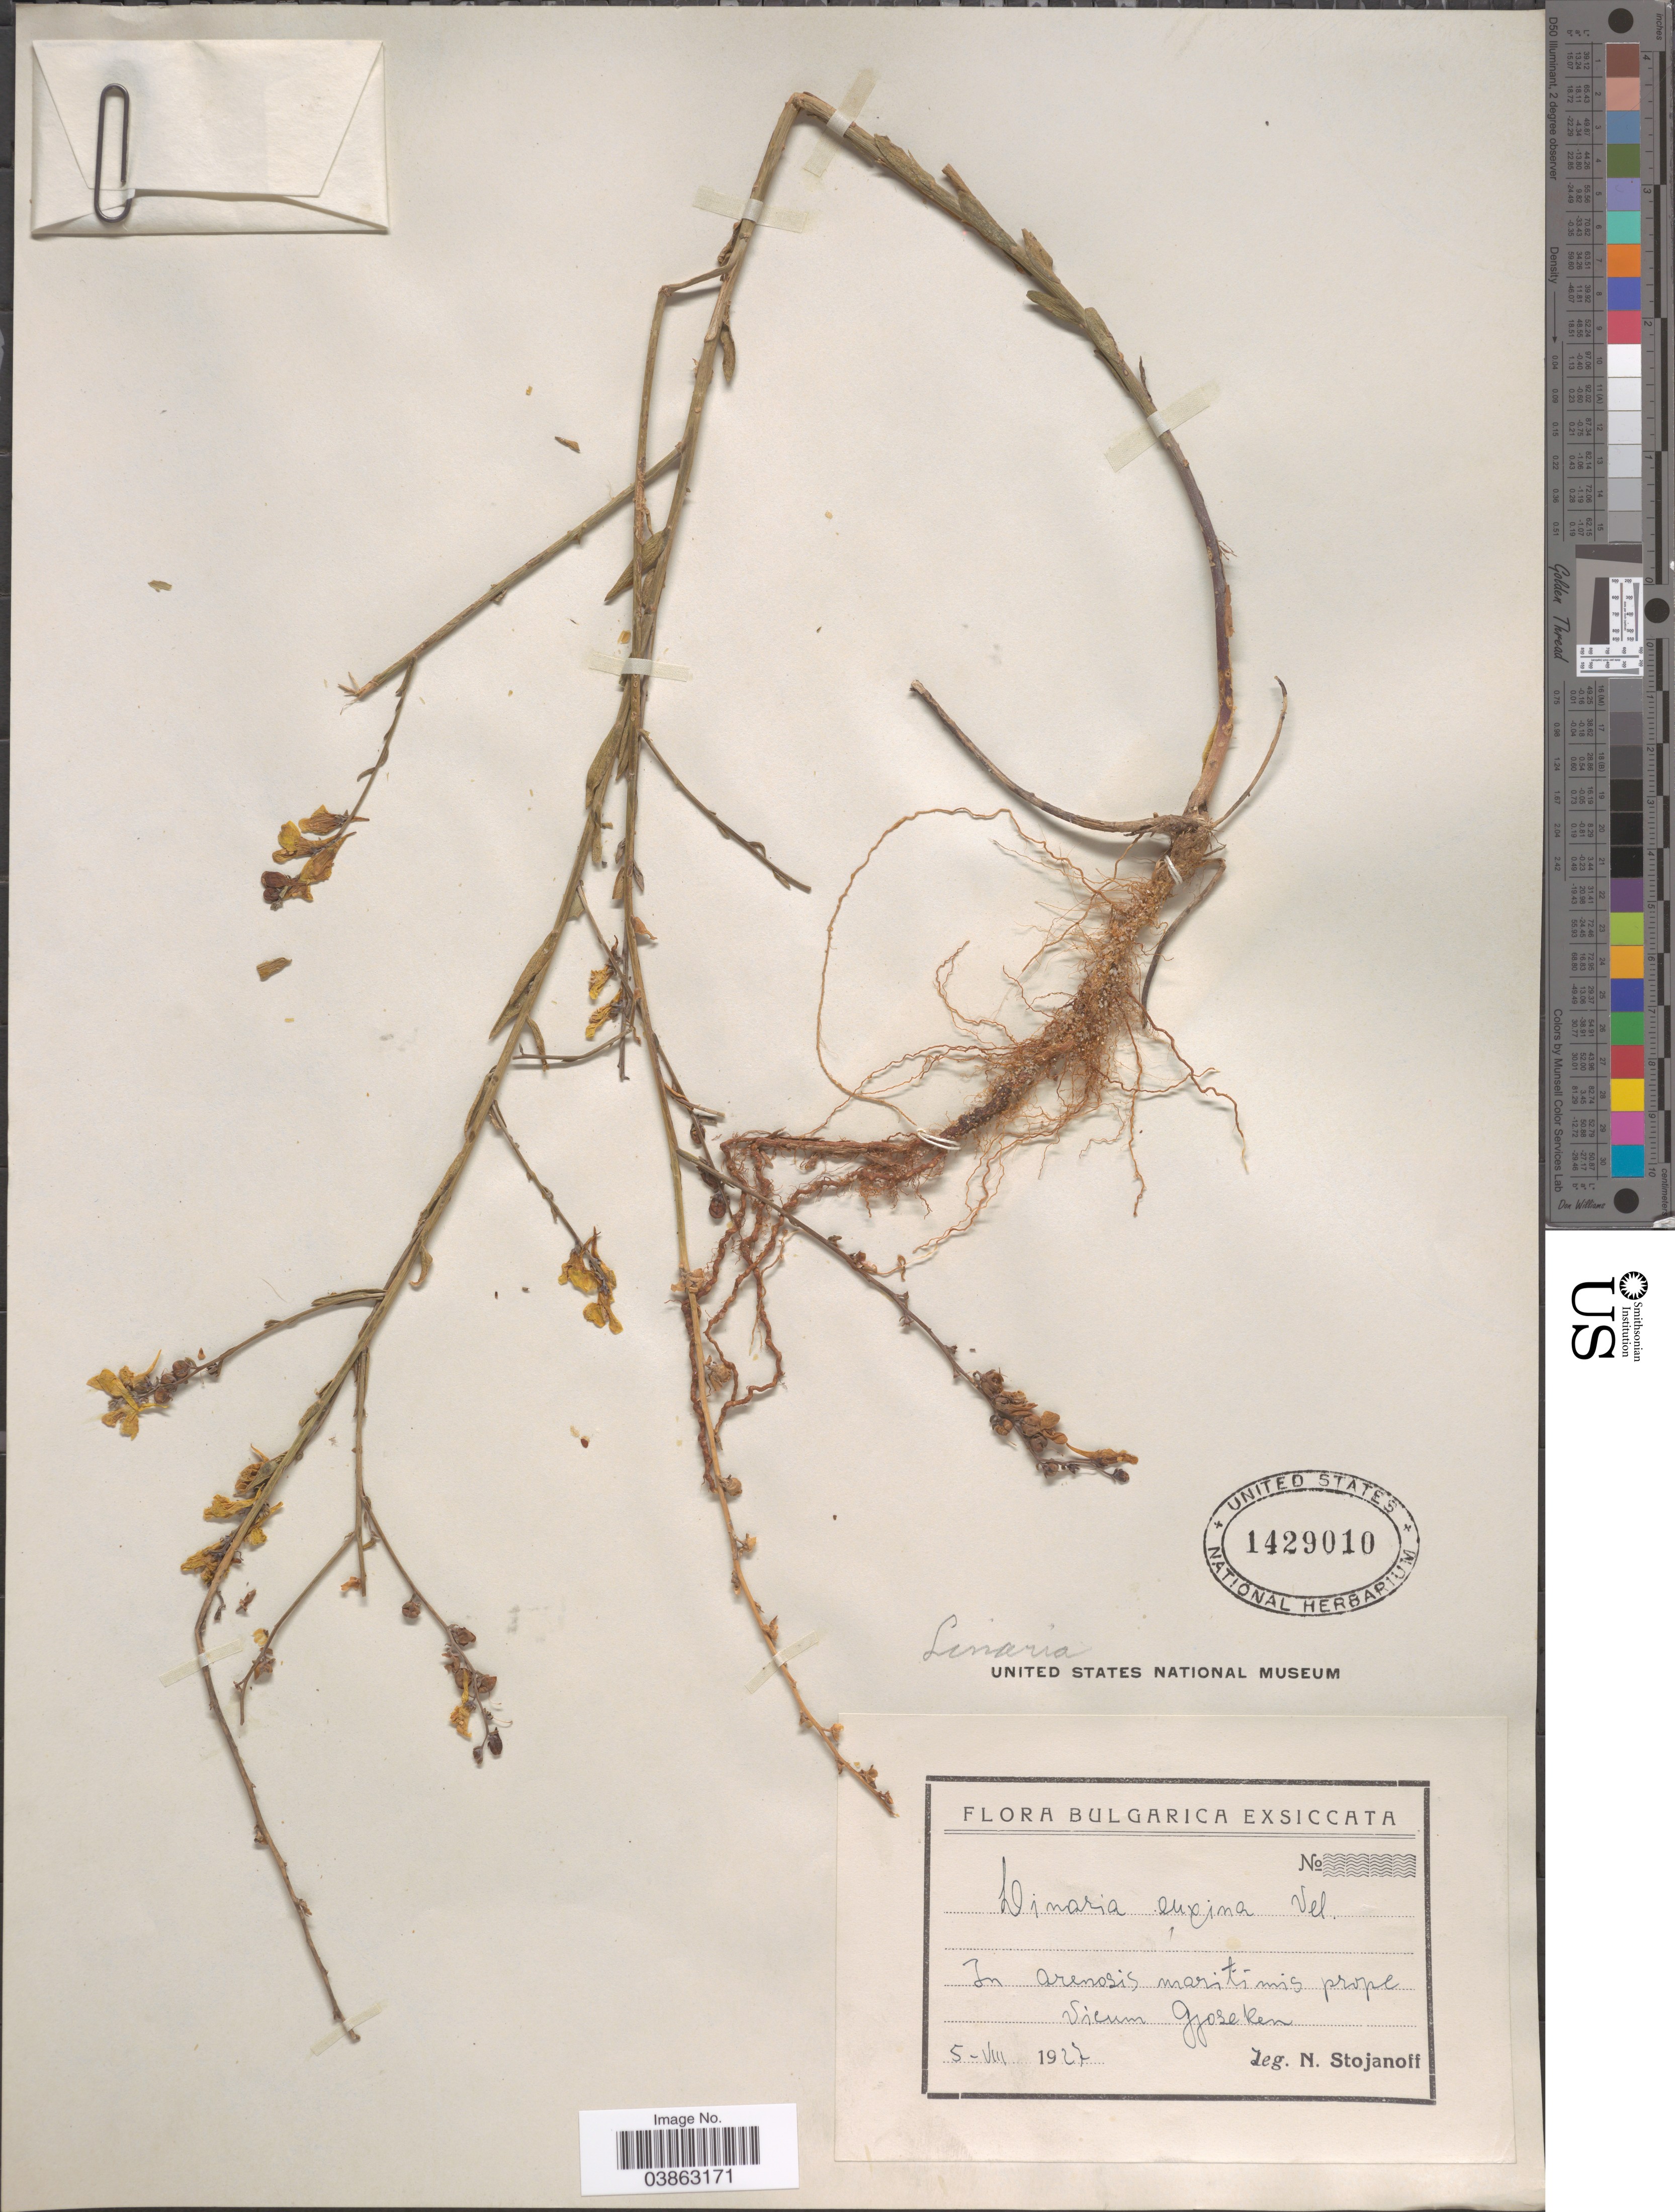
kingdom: Plantae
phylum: Tracheophyta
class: Magnoliopsida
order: Lamiales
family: Plantaginaceae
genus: Linaria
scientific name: Linaria euxina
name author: Velen.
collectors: N. Stojanoff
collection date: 1927-08-05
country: Bulgaria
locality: In arenosis maritimis prope Vicum Gjoseken.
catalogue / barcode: US 1429010